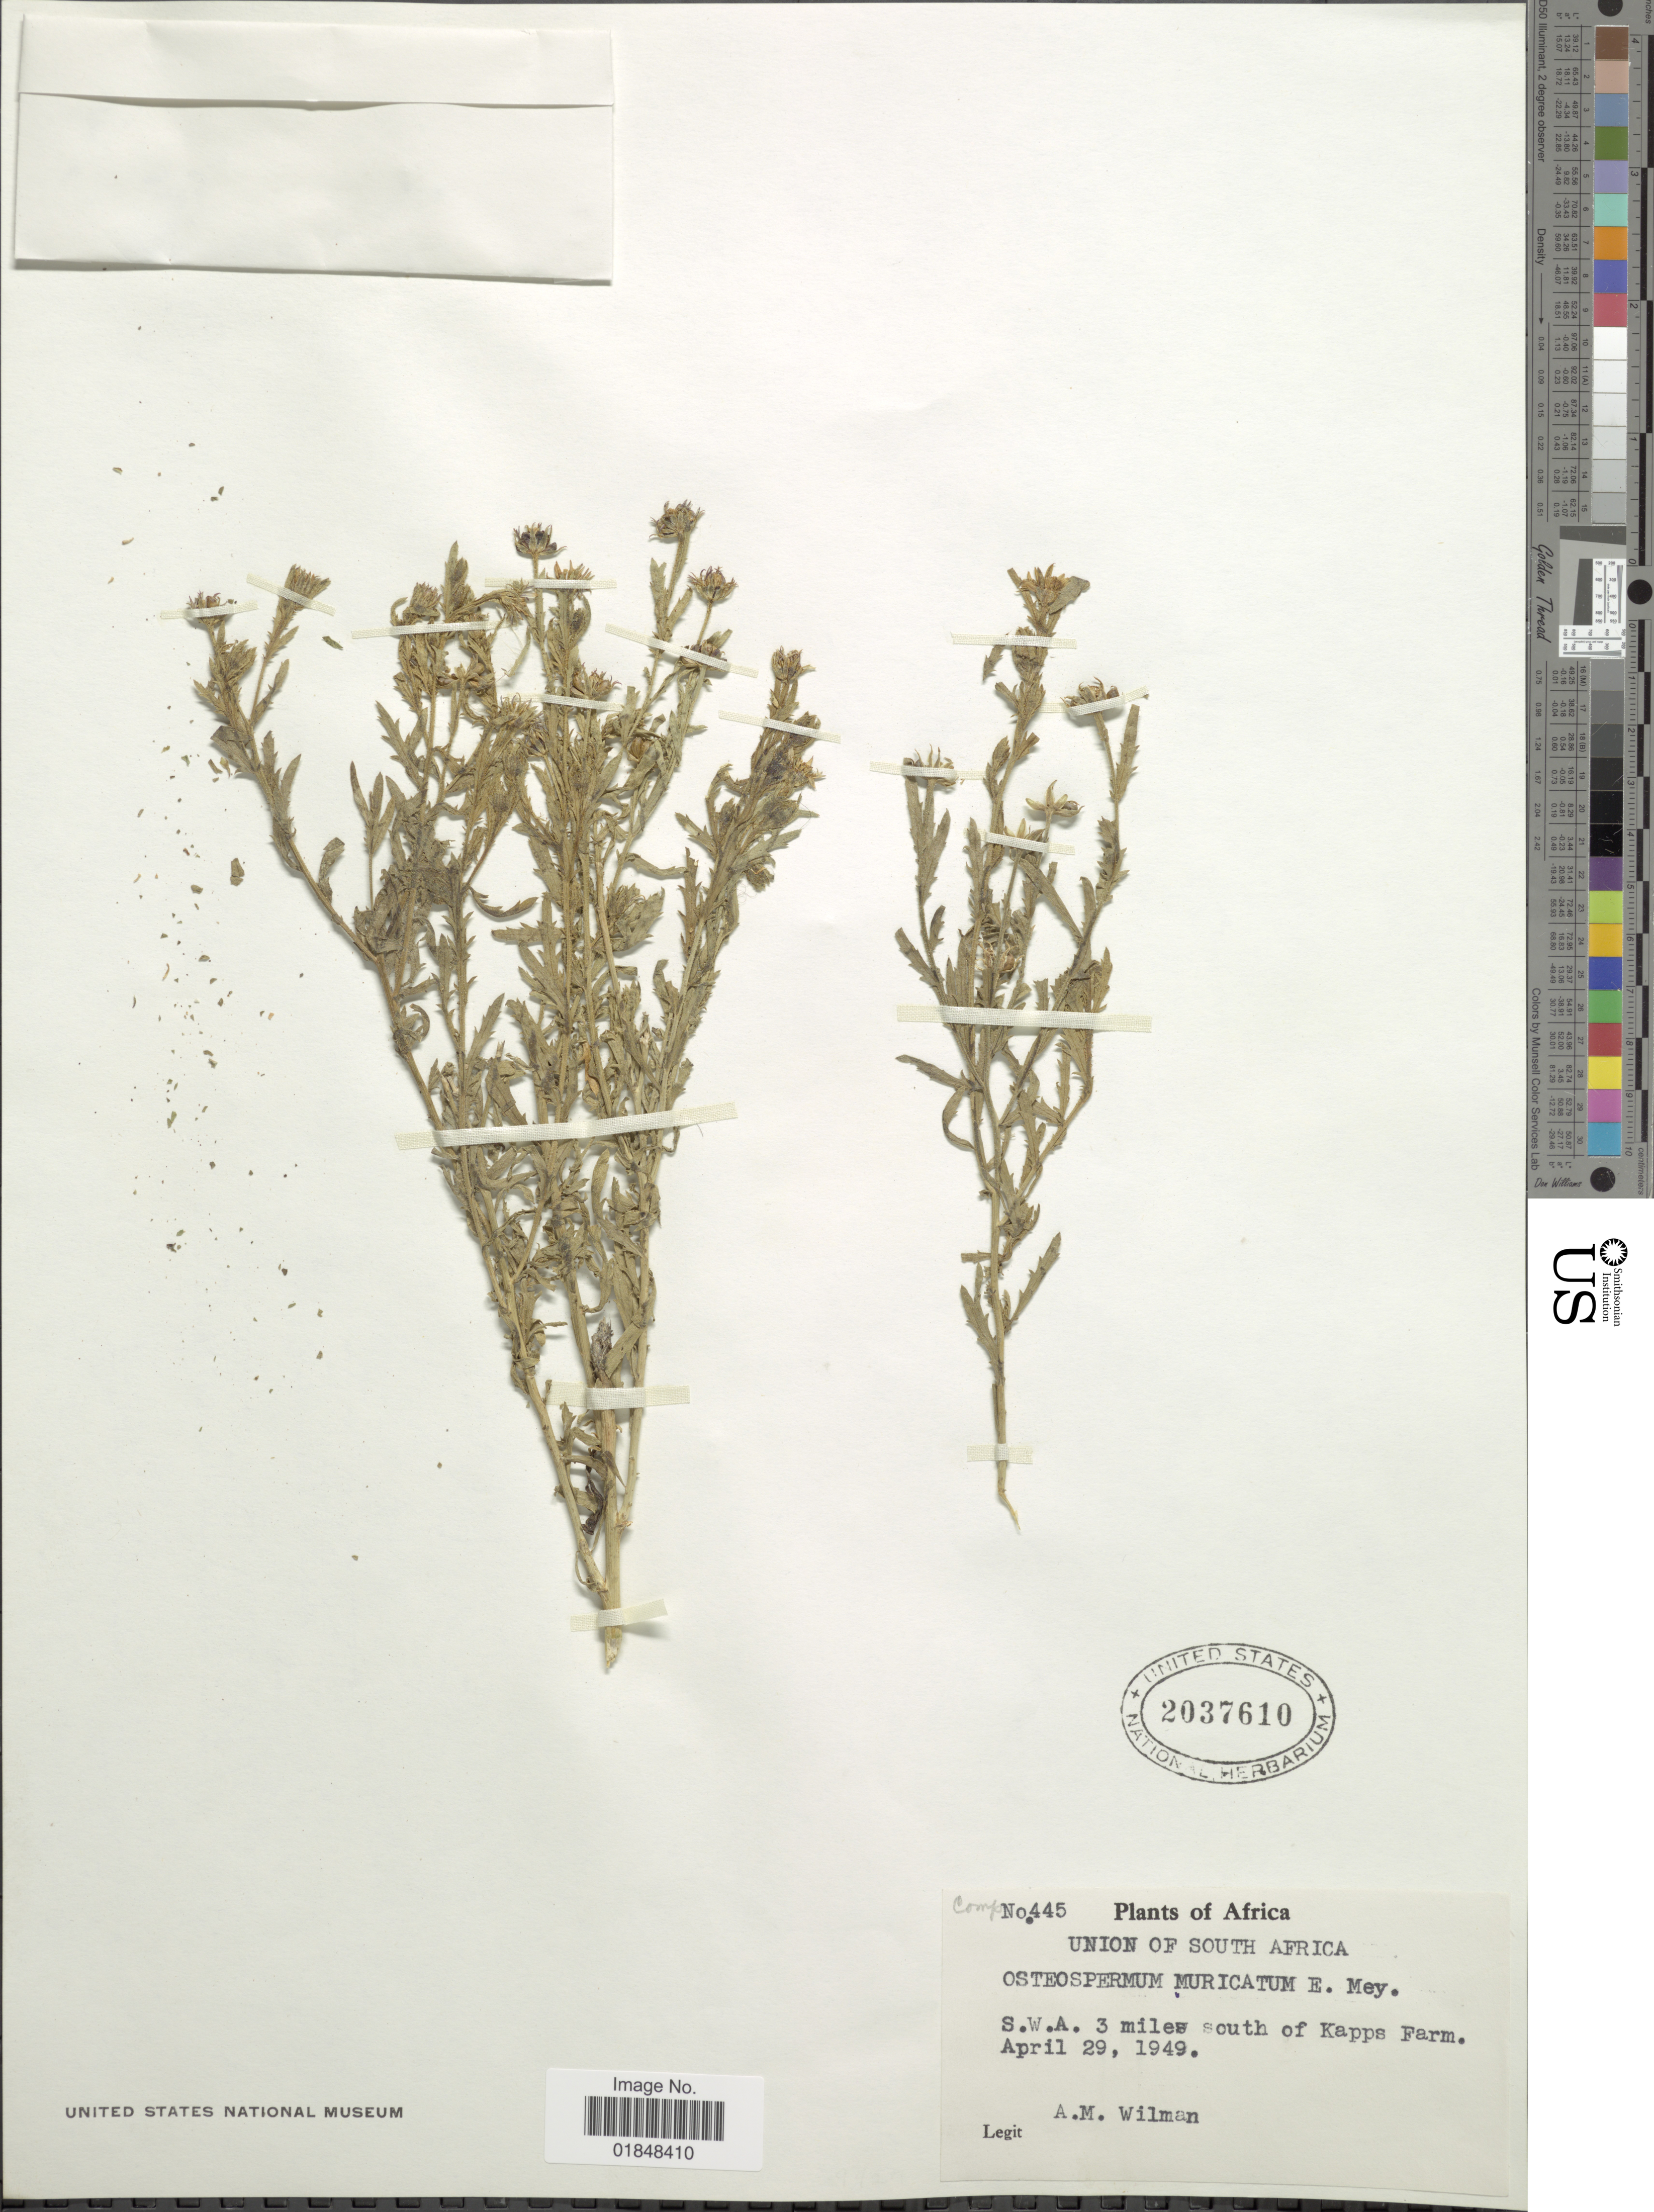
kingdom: Plantae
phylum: Tracheophyta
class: Magnoliopsida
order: Asterales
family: Asteraceae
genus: Osteospermum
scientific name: Osteospermum muricatum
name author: E. Mey.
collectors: A. Wilman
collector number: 445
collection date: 1949-04-29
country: Namibia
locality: Union of South Africa. S.W.A 3 miles south of Kapps Farm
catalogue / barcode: US 2037610